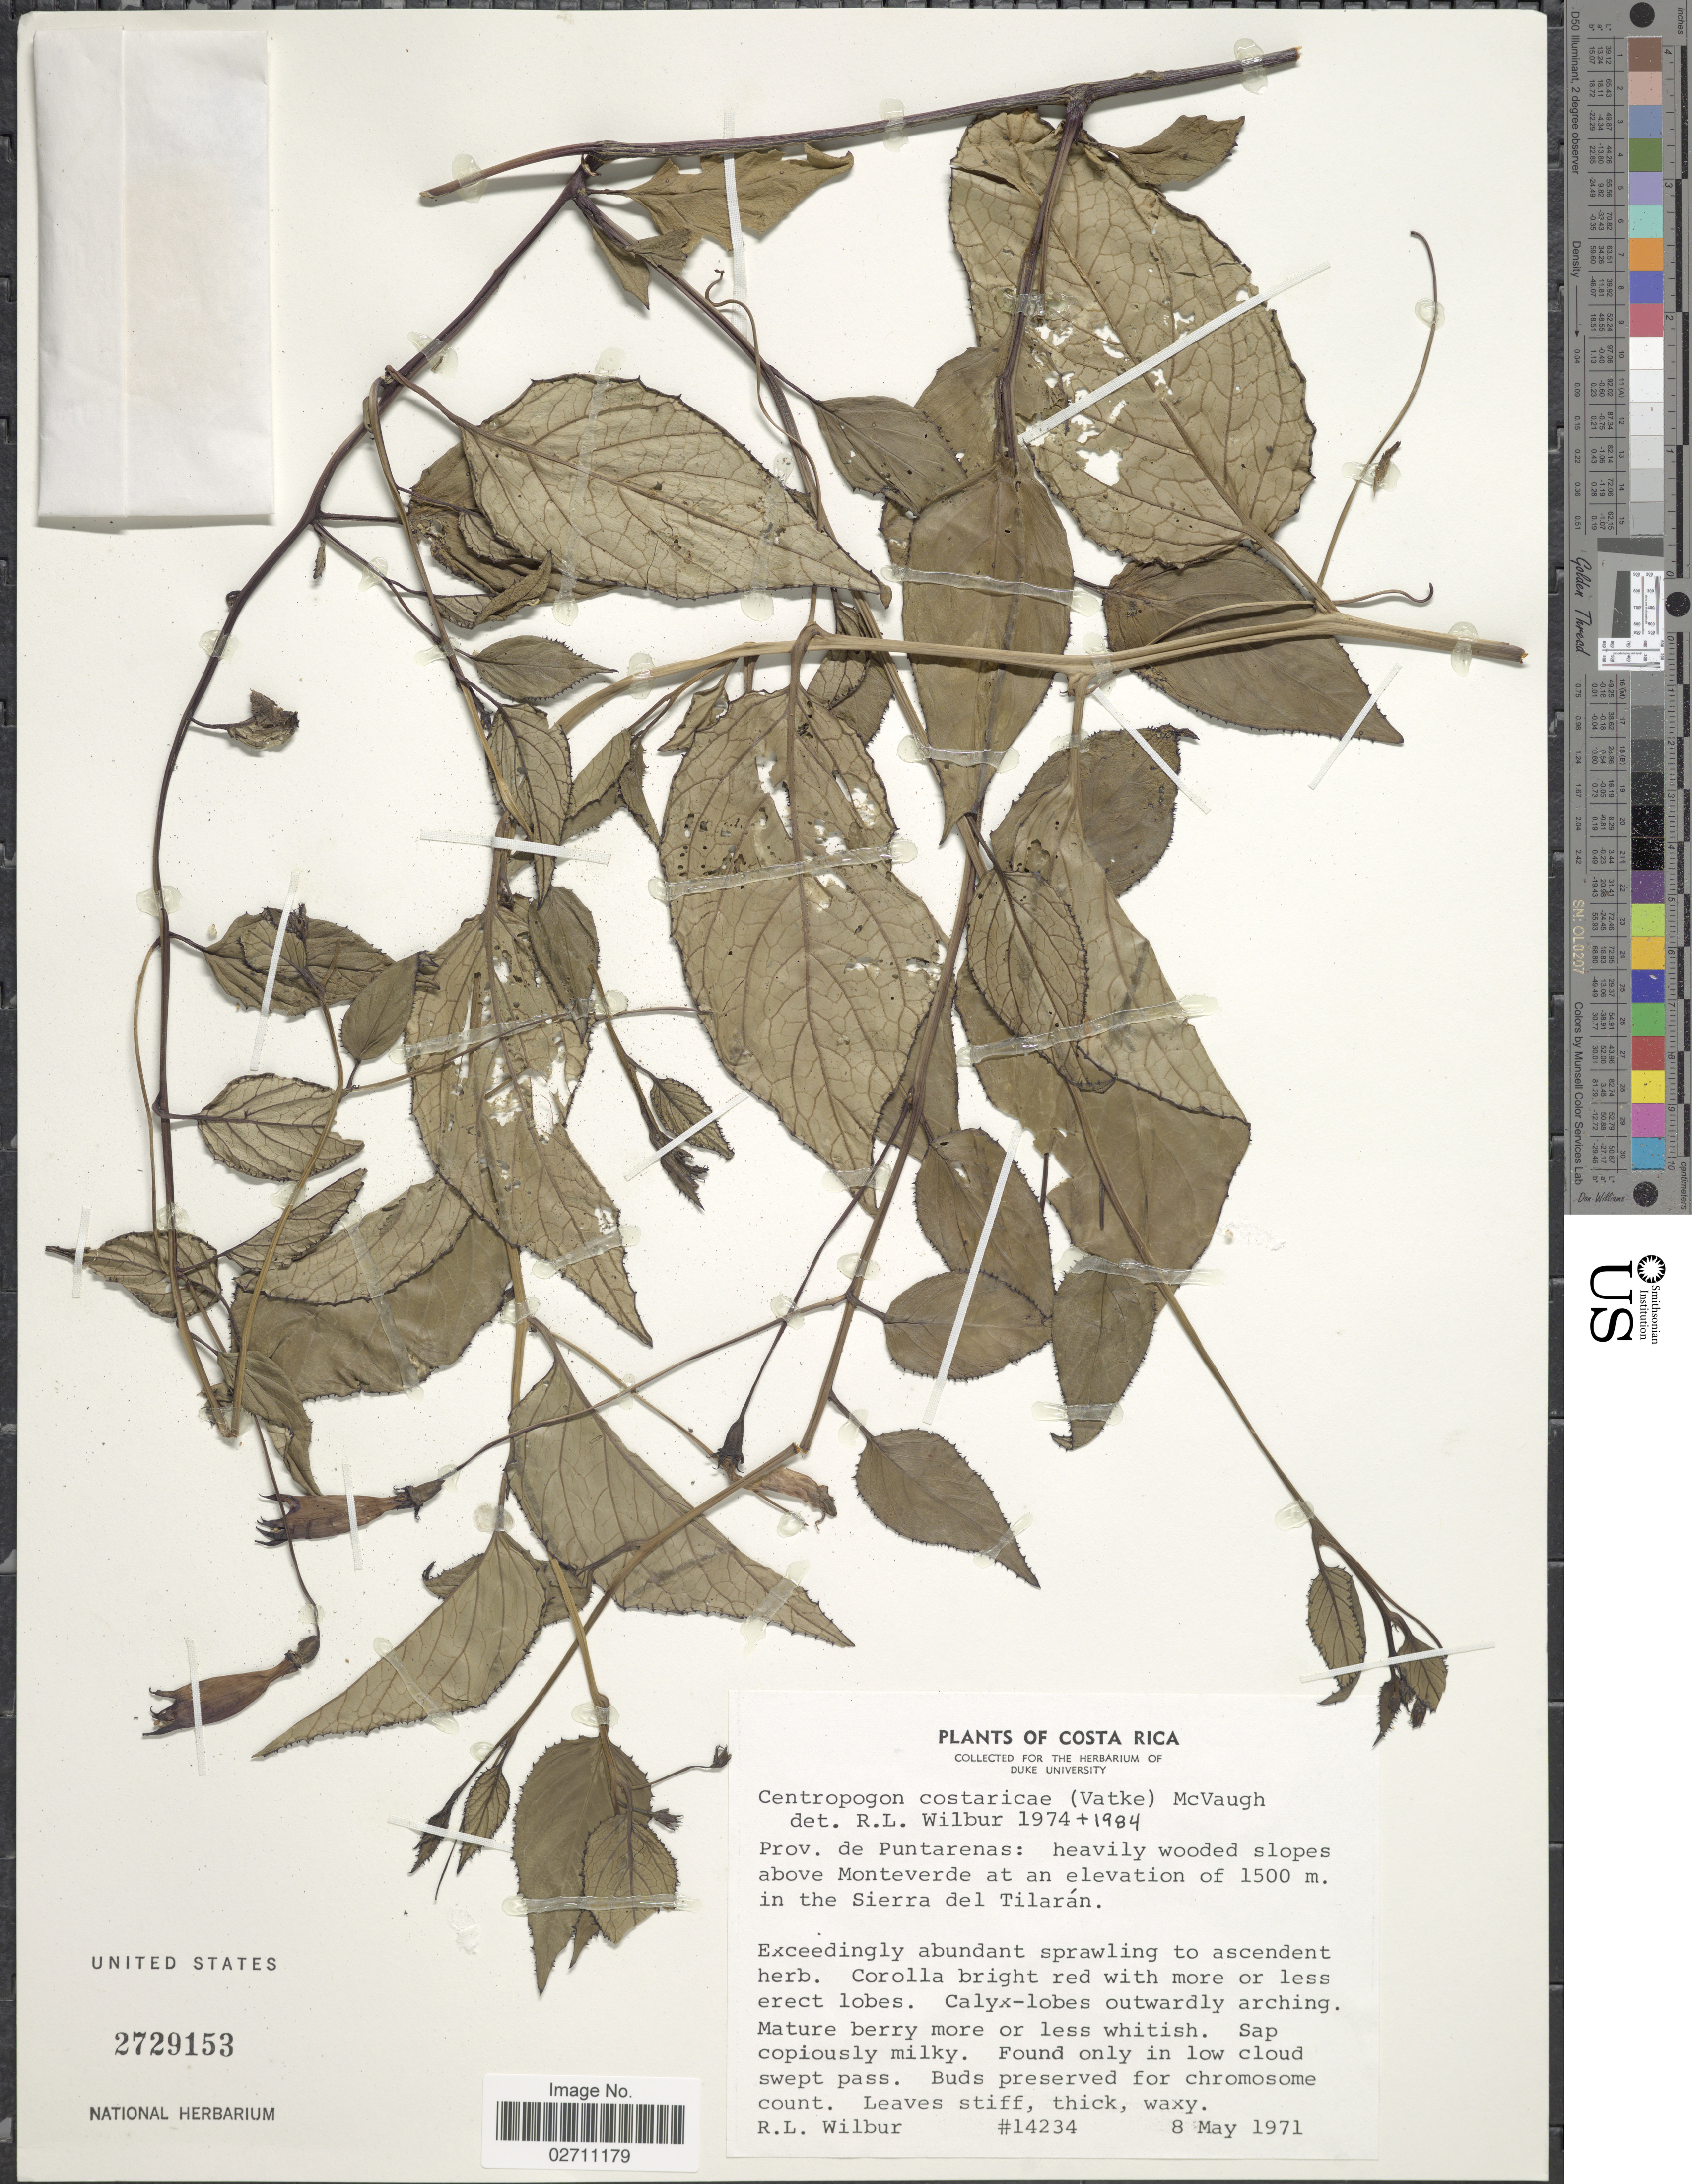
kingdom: Plantae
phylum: Tracheophyta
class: Magnoliopsida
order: Asterales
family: Campanulaceae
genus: Centropogon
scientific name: Centropogon costaricae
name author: (Vatke) McVaugh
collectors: R. L. Wilbur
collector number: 14234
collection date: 1971-05-08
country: Costa Rica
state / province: Puntarenas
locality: Heavily wooded slopes above Monteverde in the Sierra del Tilaran.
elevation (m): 1500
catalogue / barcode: US 2729153